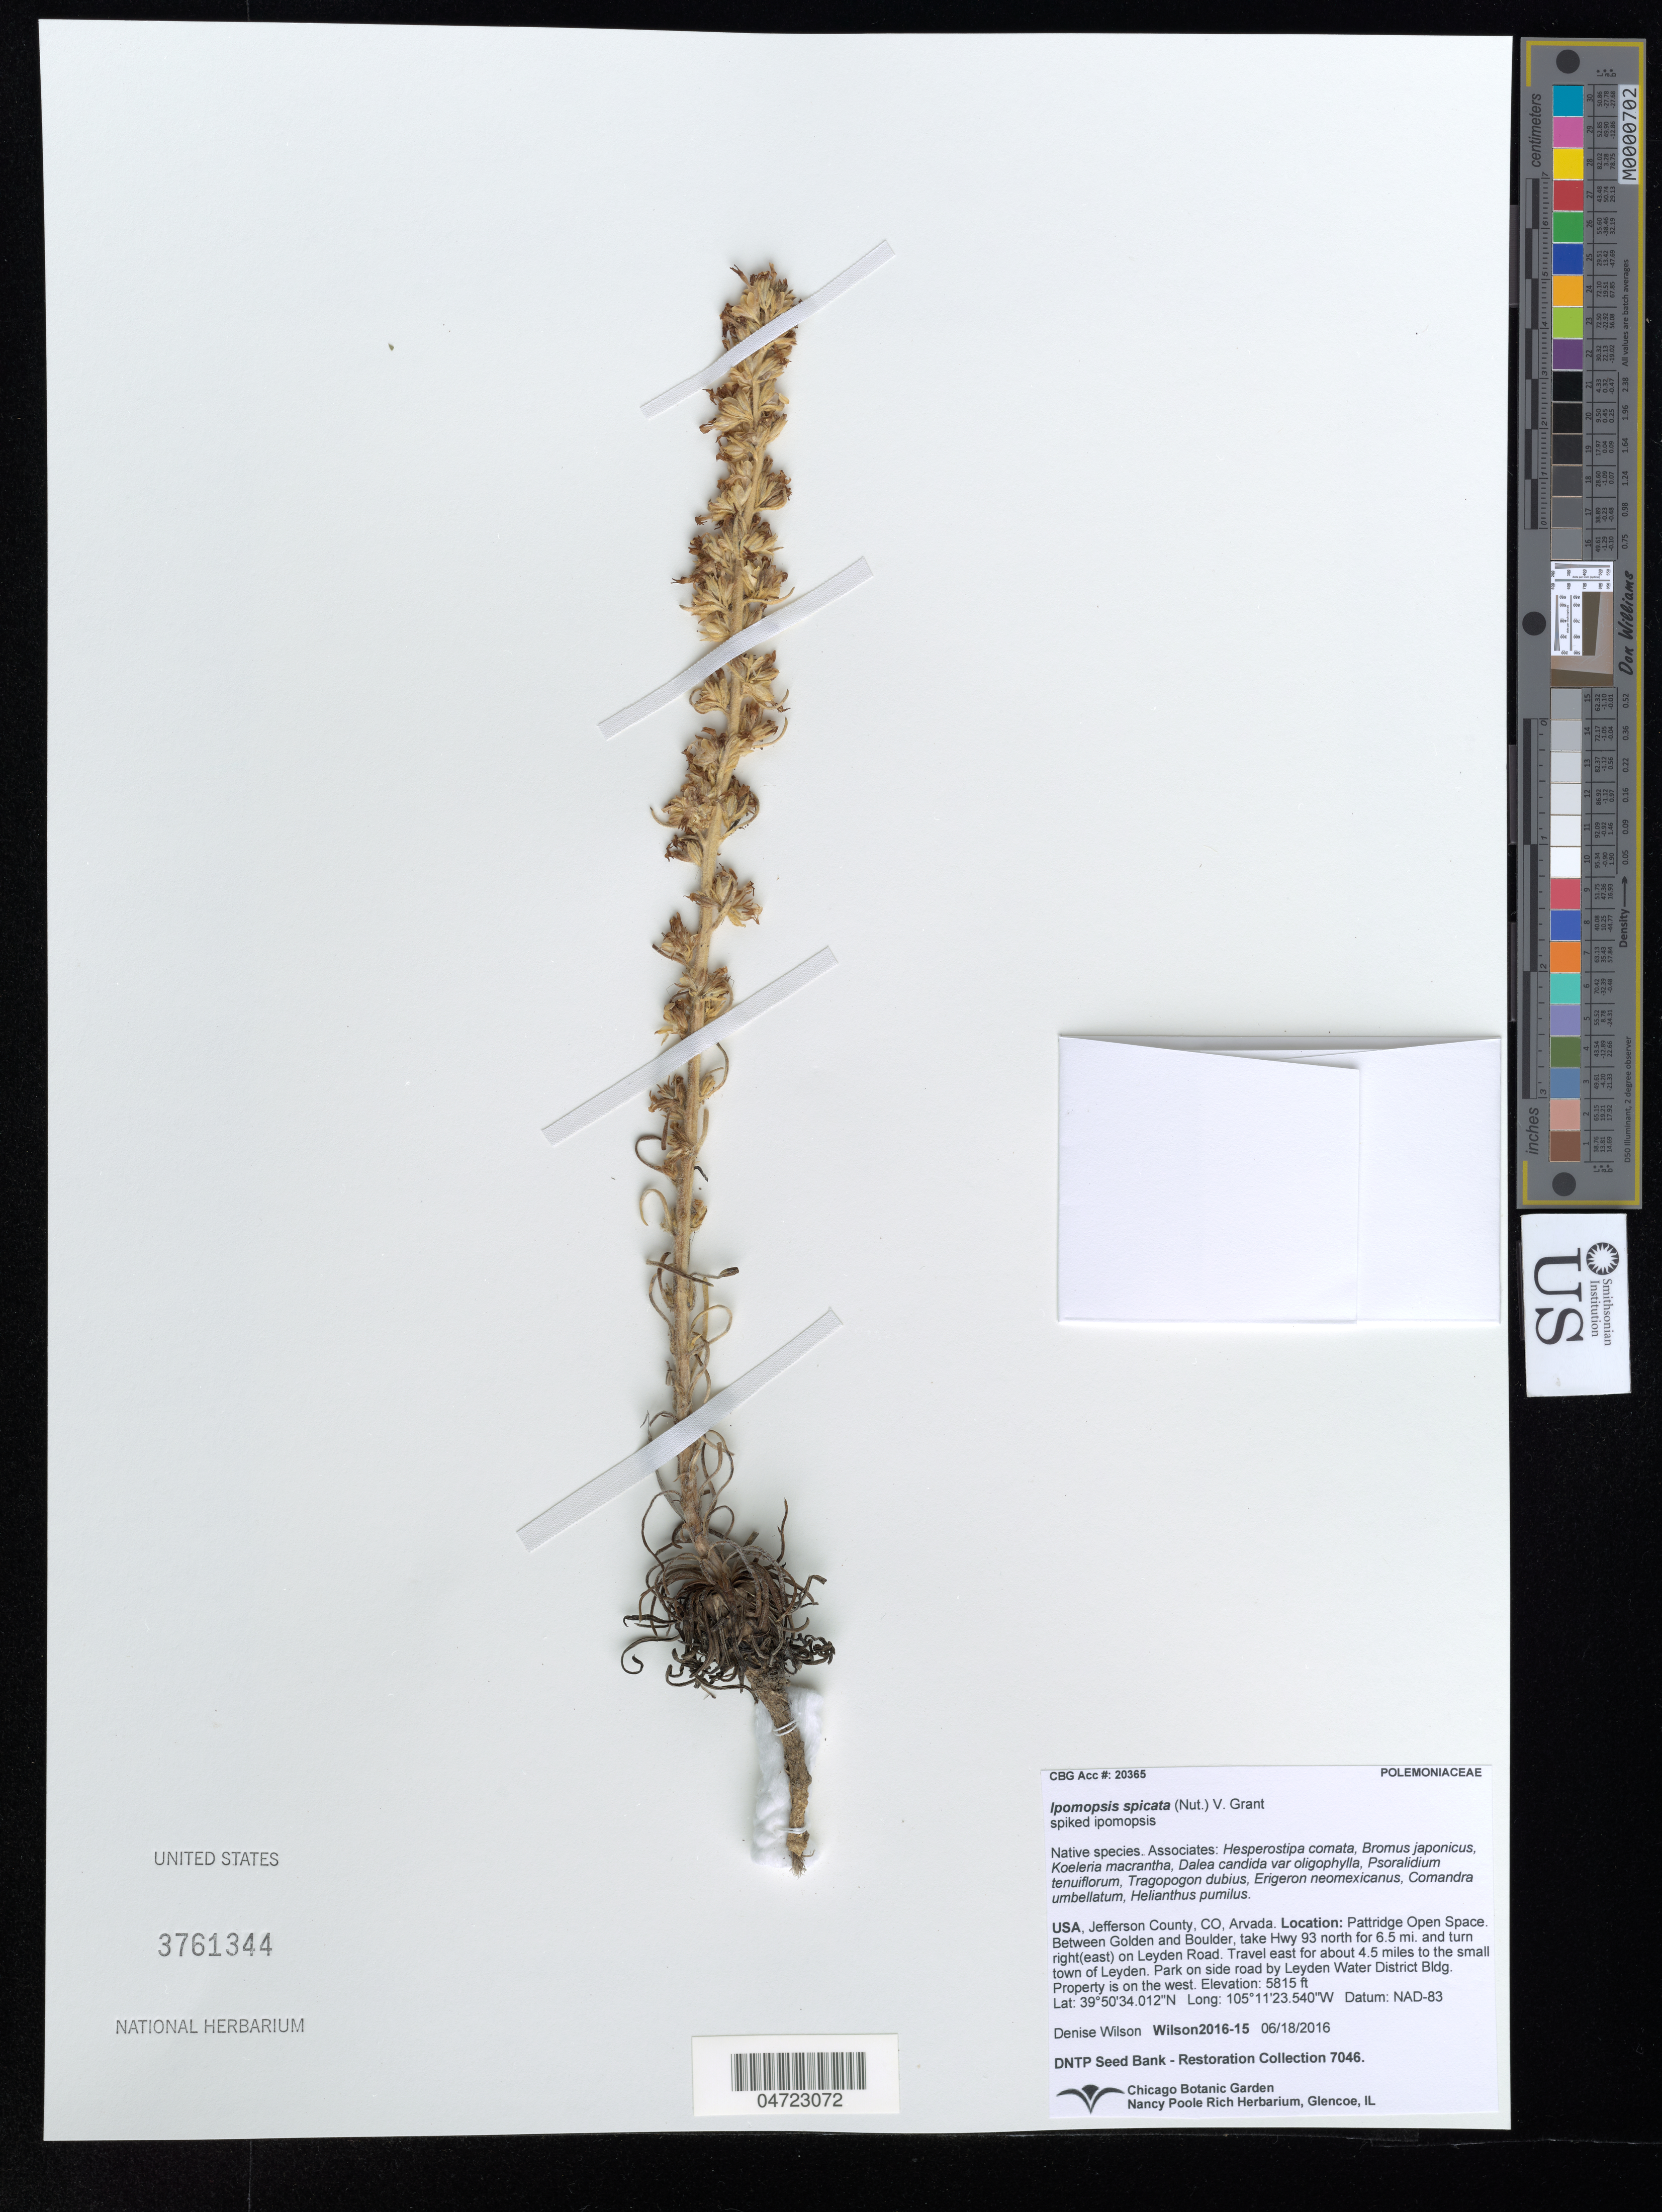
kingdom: Plantae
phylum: Tracheophyta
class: Magnoliopsida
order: Ericales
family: Polemoniaceae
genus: Ipomopsis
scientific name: Ipomopsis spicata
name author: (Nutt.) V.E. Grant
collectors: D. Wilson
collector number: Wilson2016-15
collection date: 2016-06-18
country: United States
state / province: Colorado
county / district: Jefferson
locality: Jefferson County, CO, Arvada. Pattridge Open Space Between Golden and Boulder, take Hwy 93 north for 6.5 mi. and turn right(east) on Leyden Road. Travel east for about 4.5 miles to the small town of Leyden. Park on side road by Leyden Water District Bldg. Property is on the west.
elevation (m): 1772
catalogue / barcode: US 3761344